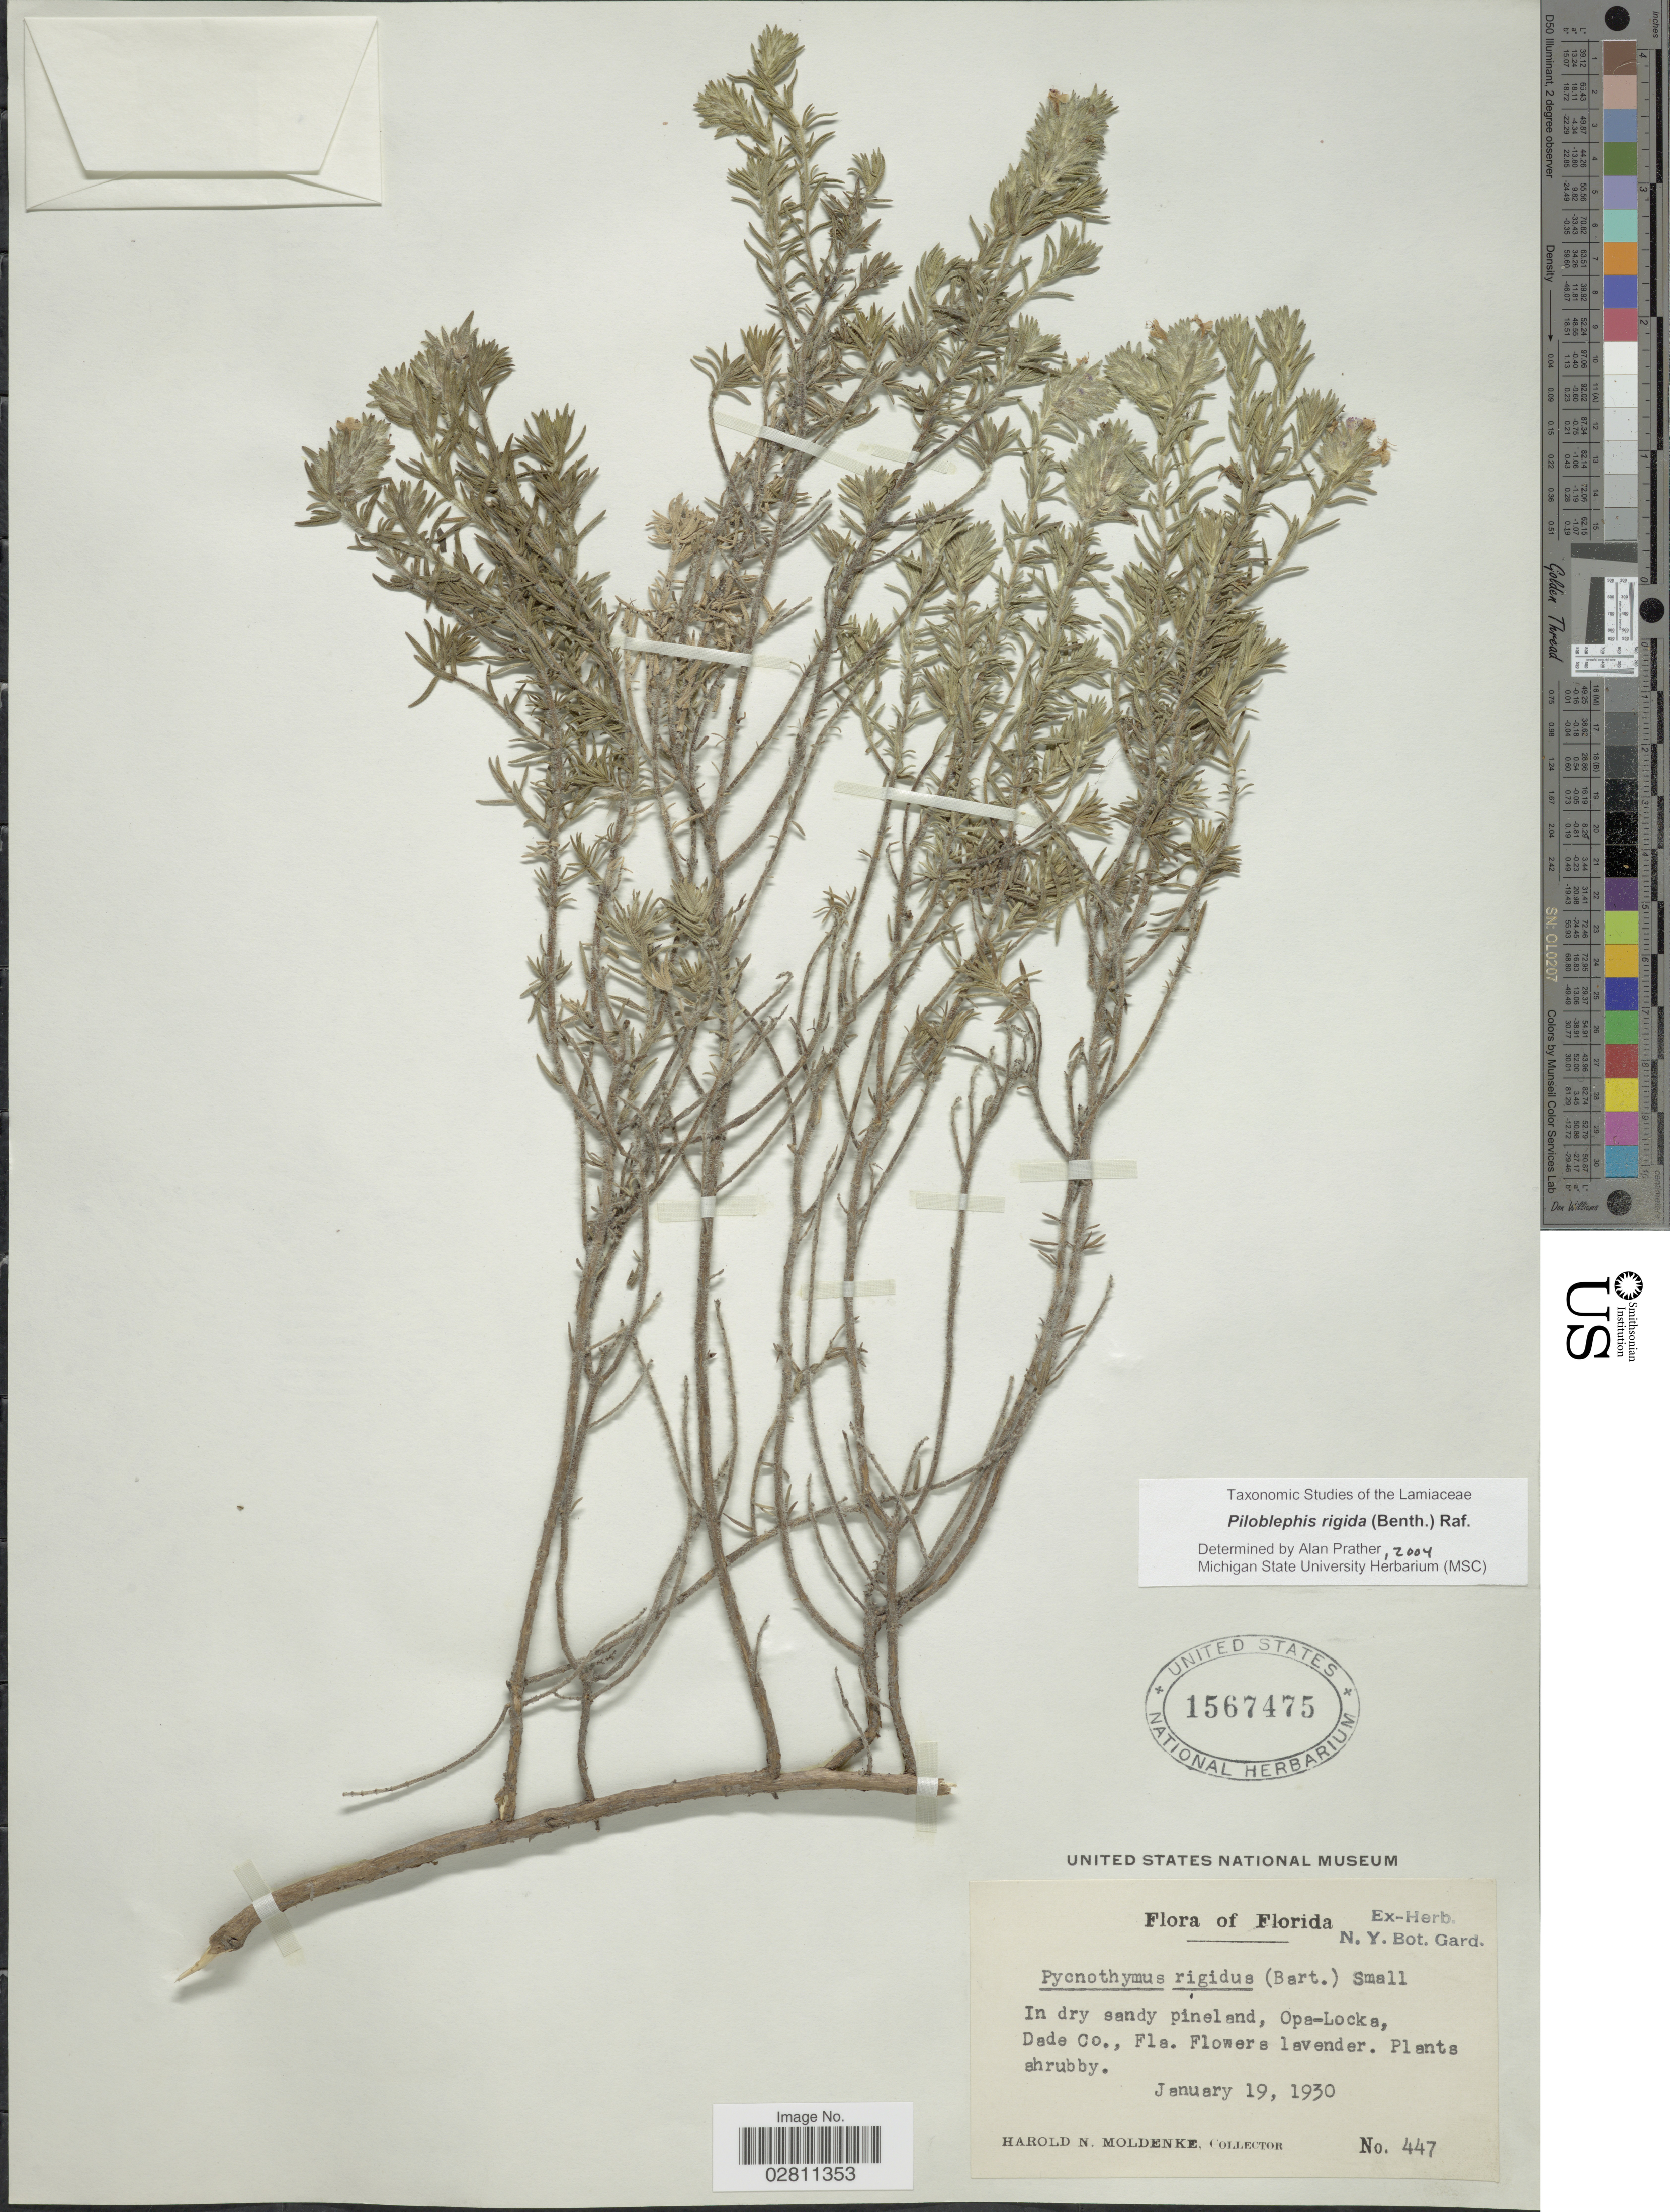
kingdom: Plantae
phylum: Tracheophyta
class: Magnoliopsida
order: Lamiales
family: Lamiaceae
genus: Piloblephis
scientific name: Piloblephis rigida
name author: (Bartram ex Benth.) Raf.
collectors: H. N. Moldenke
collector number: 447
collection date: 1930-01-19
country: United States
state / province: Florida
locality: In dry sandy pineland, Opa-Locka, Dade Co., Fla.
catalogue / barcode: US 1567475